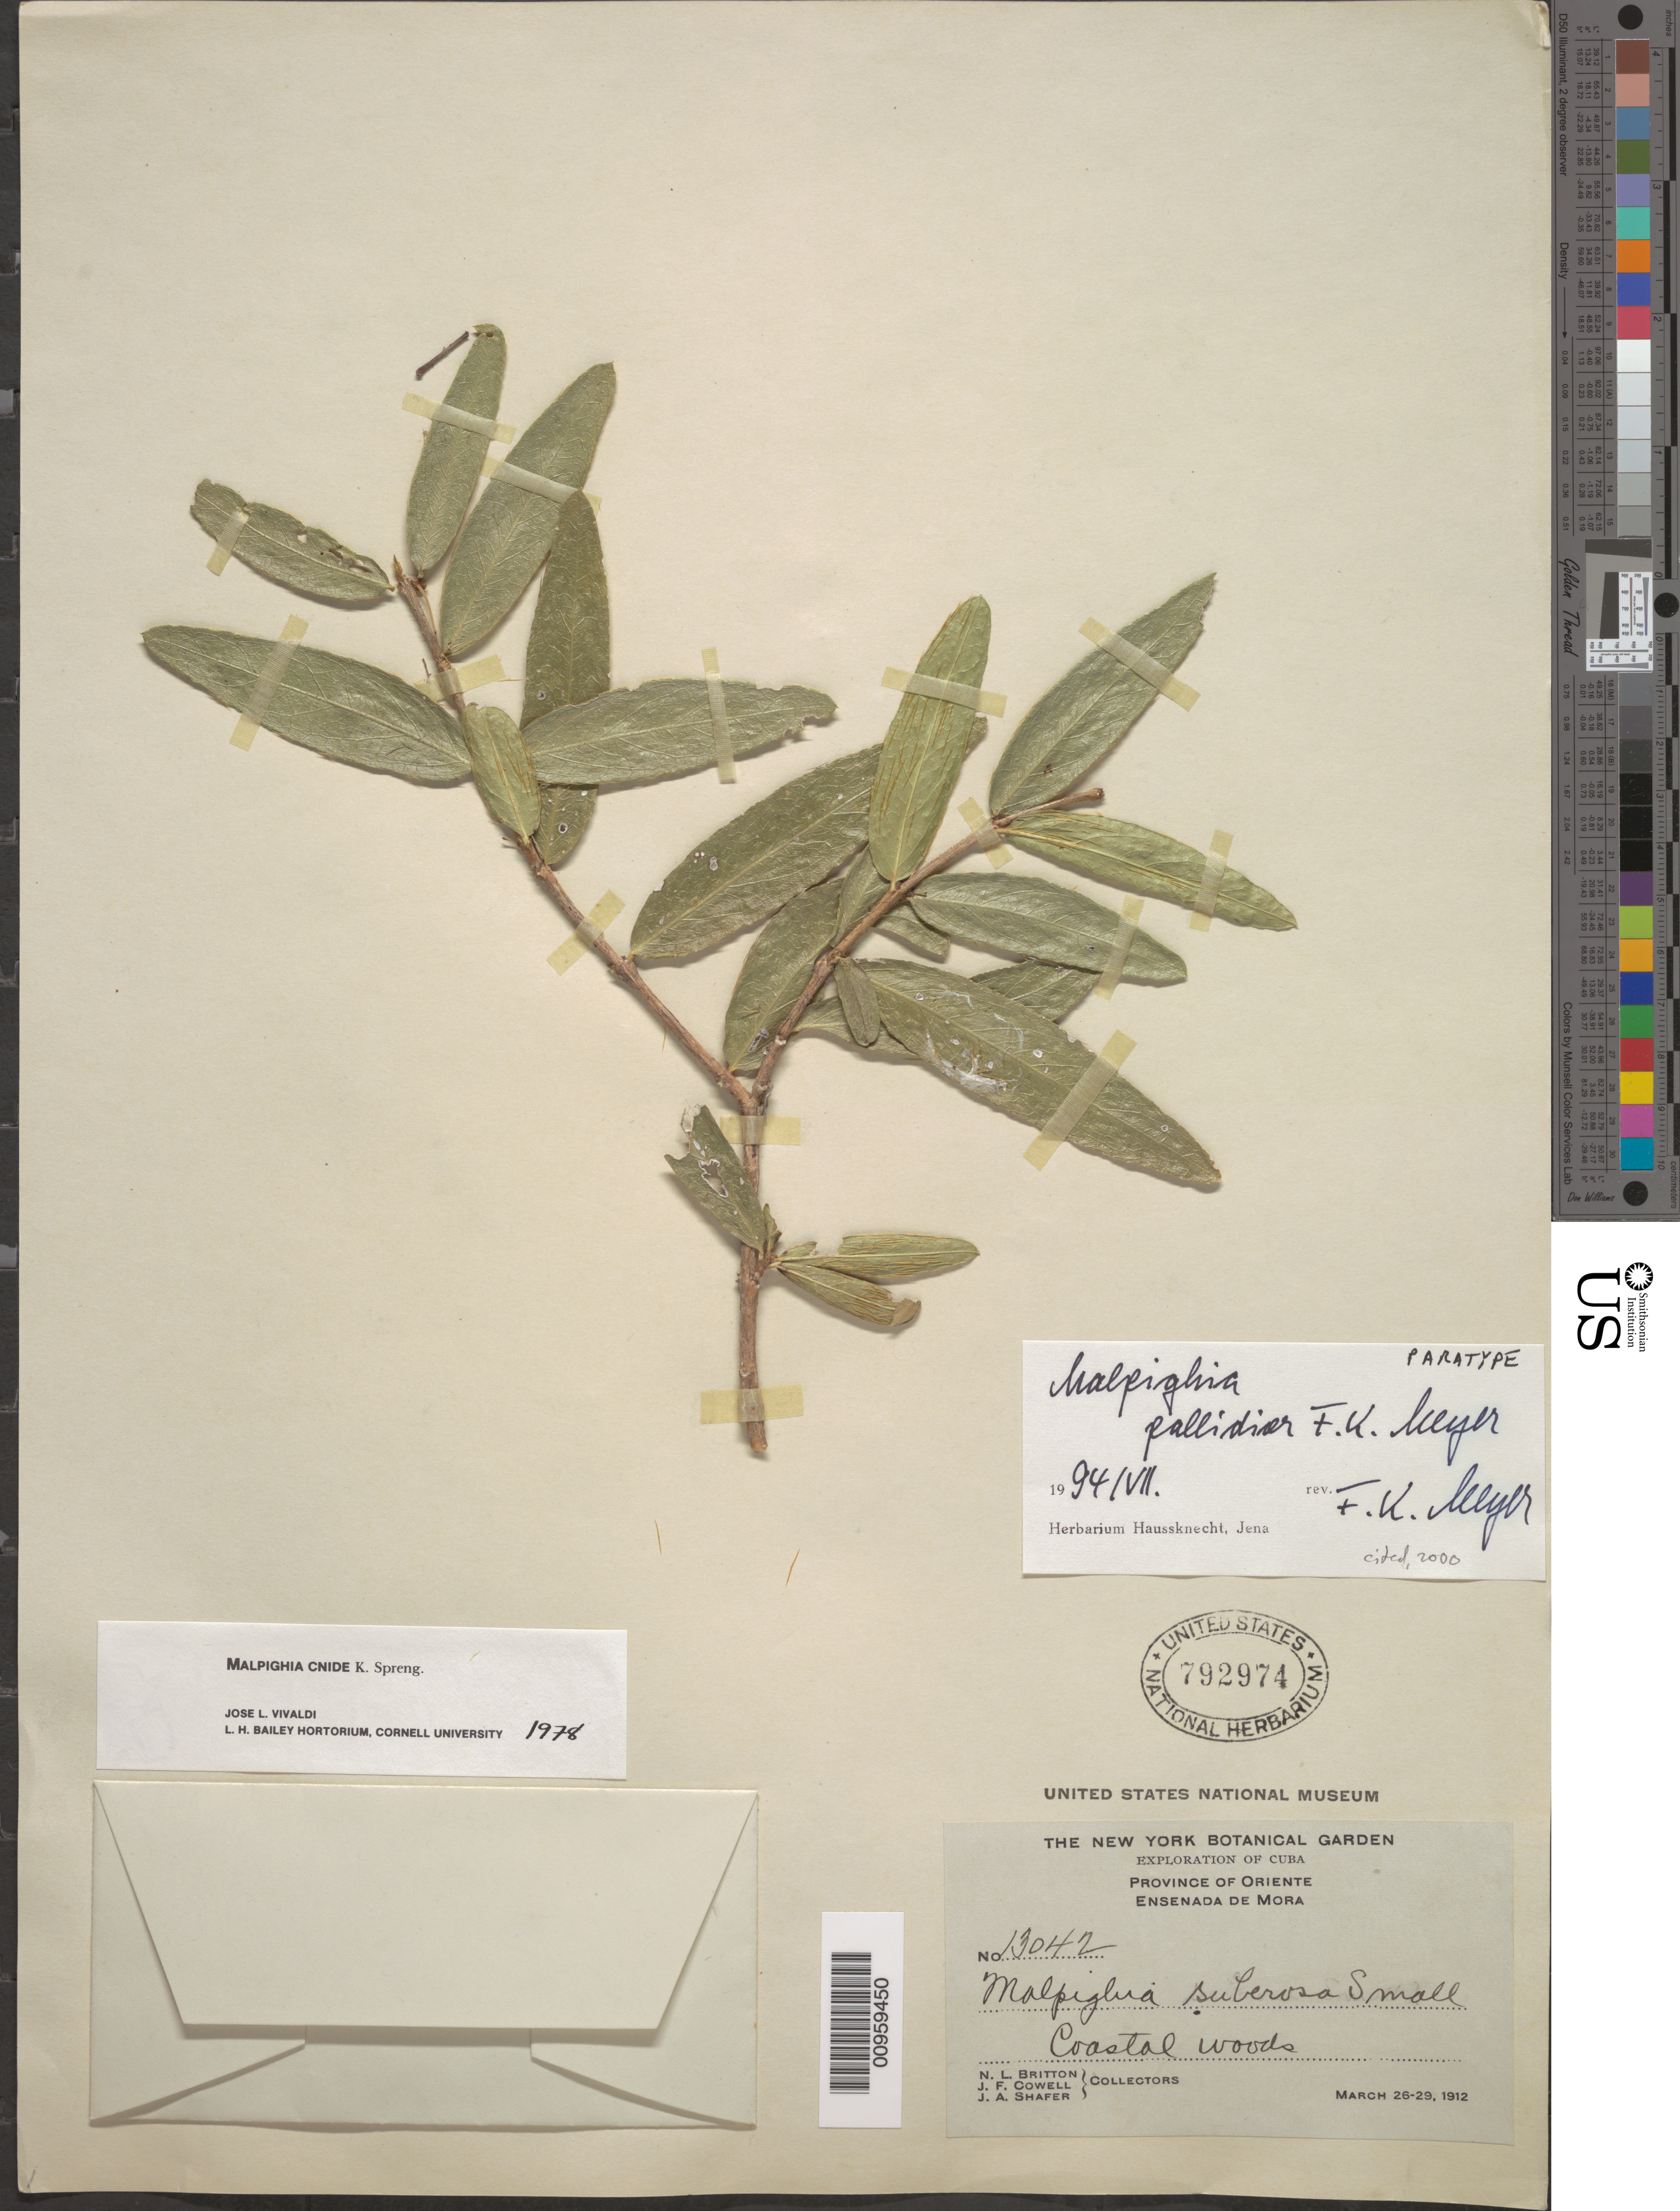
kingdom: Plantae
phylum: Tracheophyta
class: Magnoliopsida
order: Malpighiales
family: Malpighiaceae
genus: Malpighia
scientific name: Malpighia pallidior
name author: F.K. Mey.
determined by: Meyer, F. K.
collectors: N. Britton, J. F. Cowell & J. A. Shafer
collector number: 13042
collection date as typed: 26 Mar 1912 to 29 Mar 1912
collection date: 1912-03-26/1912-03-29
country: Cuba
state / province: Oriente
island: Cuba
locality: Ensenada de Mora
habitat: Coastal woods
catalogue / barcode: US 792974